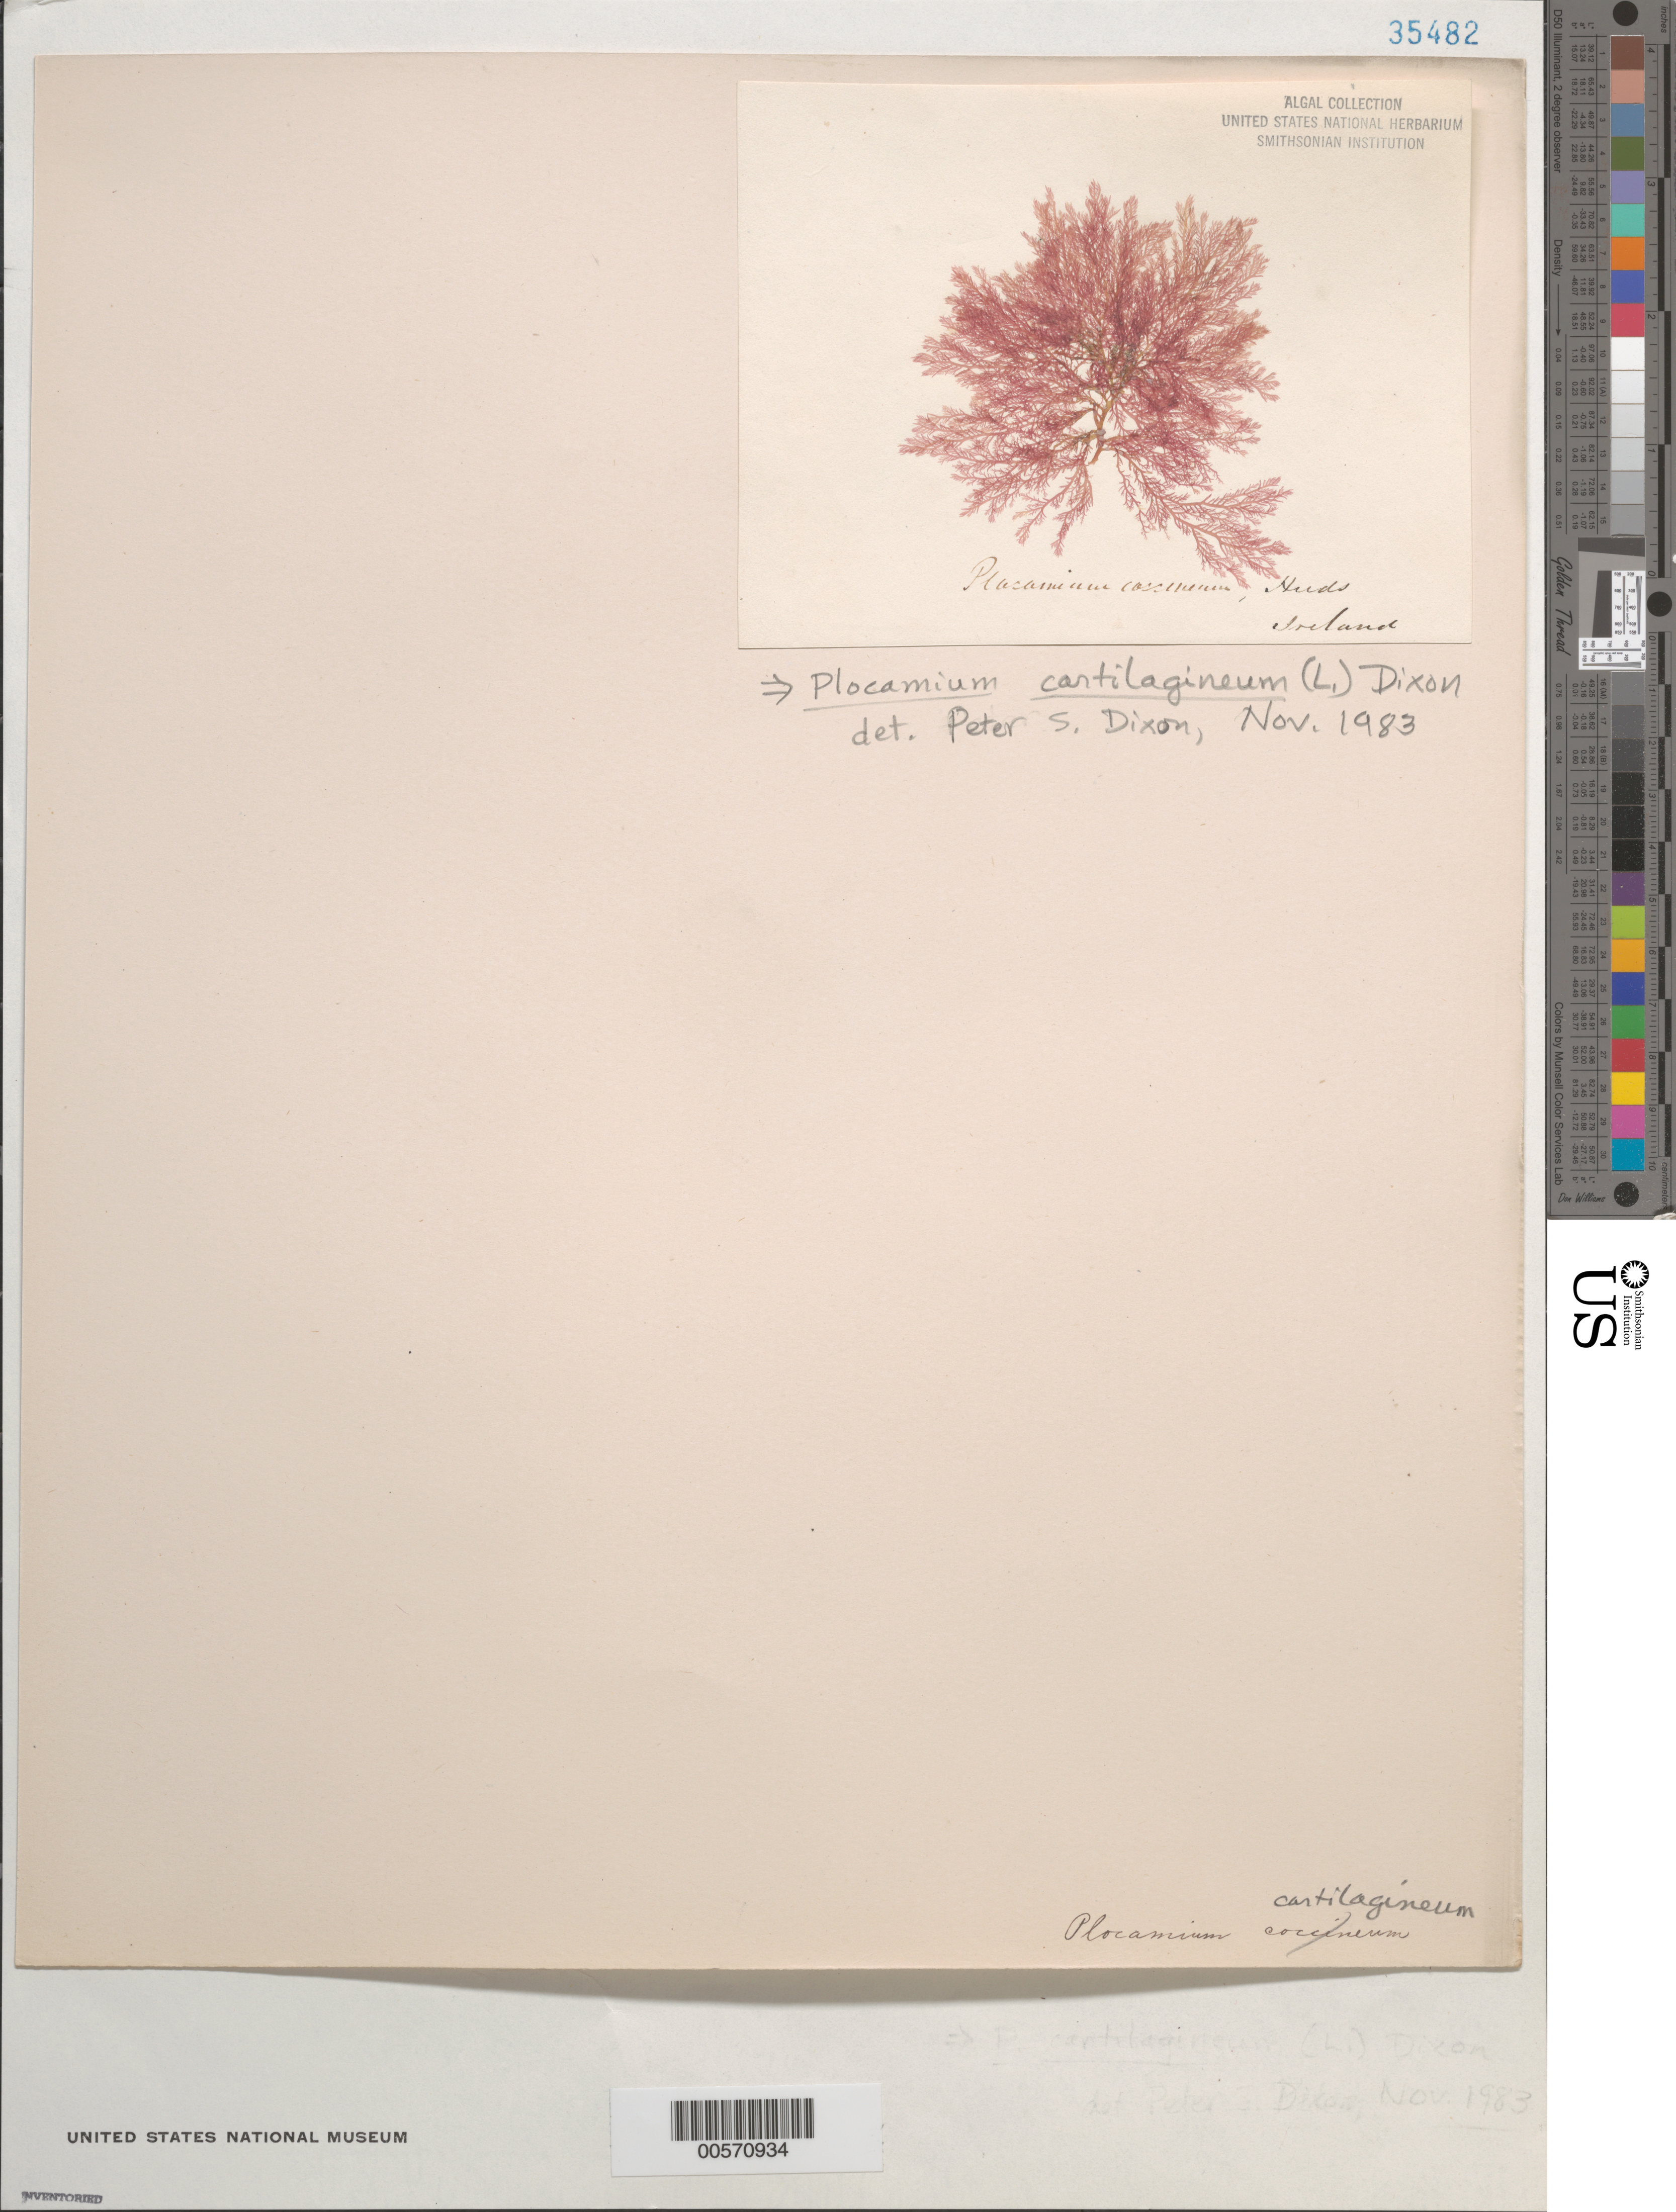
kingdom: Plantae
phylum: Rhodophyta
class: Florideophyceae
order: Plocamiales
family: Plocamiaceae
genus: Plocamium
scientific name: Plocamium cartilagineum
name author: (L.) P.S. Dixon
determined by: Dixon, P. S.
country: Ireland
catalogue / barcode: US 35482